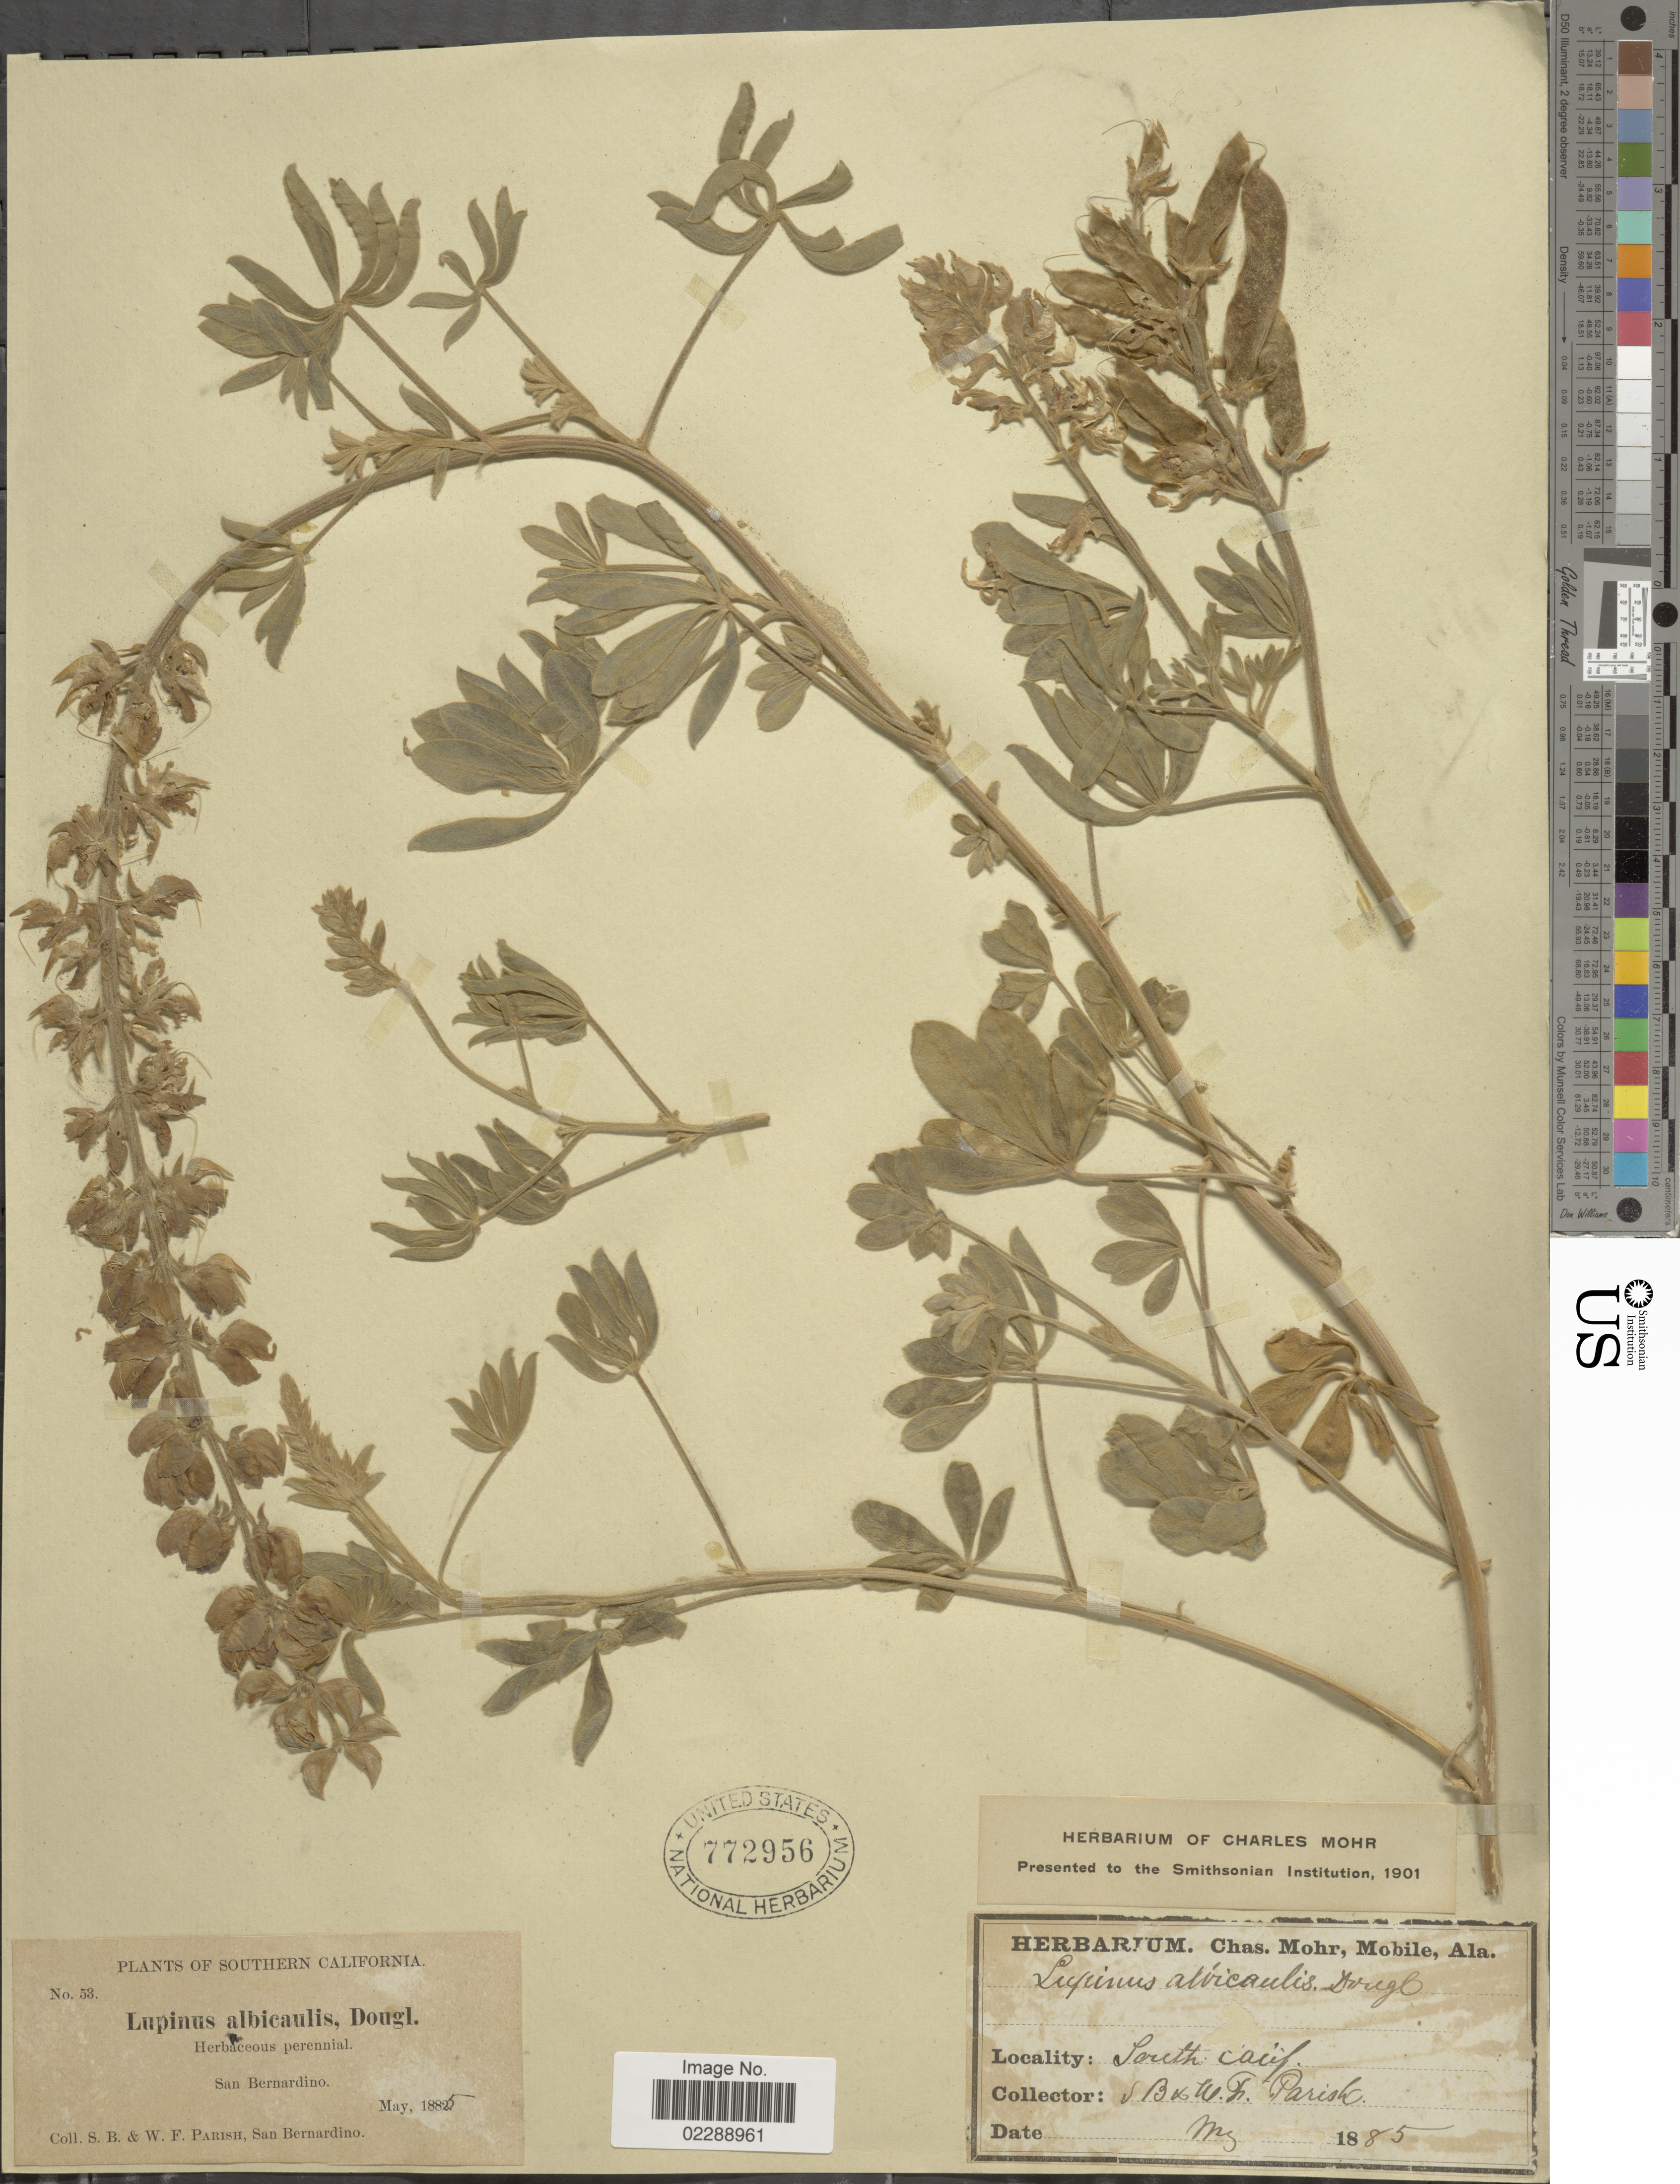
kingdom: Plantae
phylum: Tracheophyta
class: Magnoliopsida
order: Fabales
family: Fabaceae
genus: Lupinus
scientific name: Lupinus sp.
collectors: S. B. Parish & W. F. Parish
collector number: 53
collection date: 1885-05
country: United States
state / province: California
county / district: San Bernardino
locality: Southern Californoa, San Bernardino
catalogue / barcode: US 772956